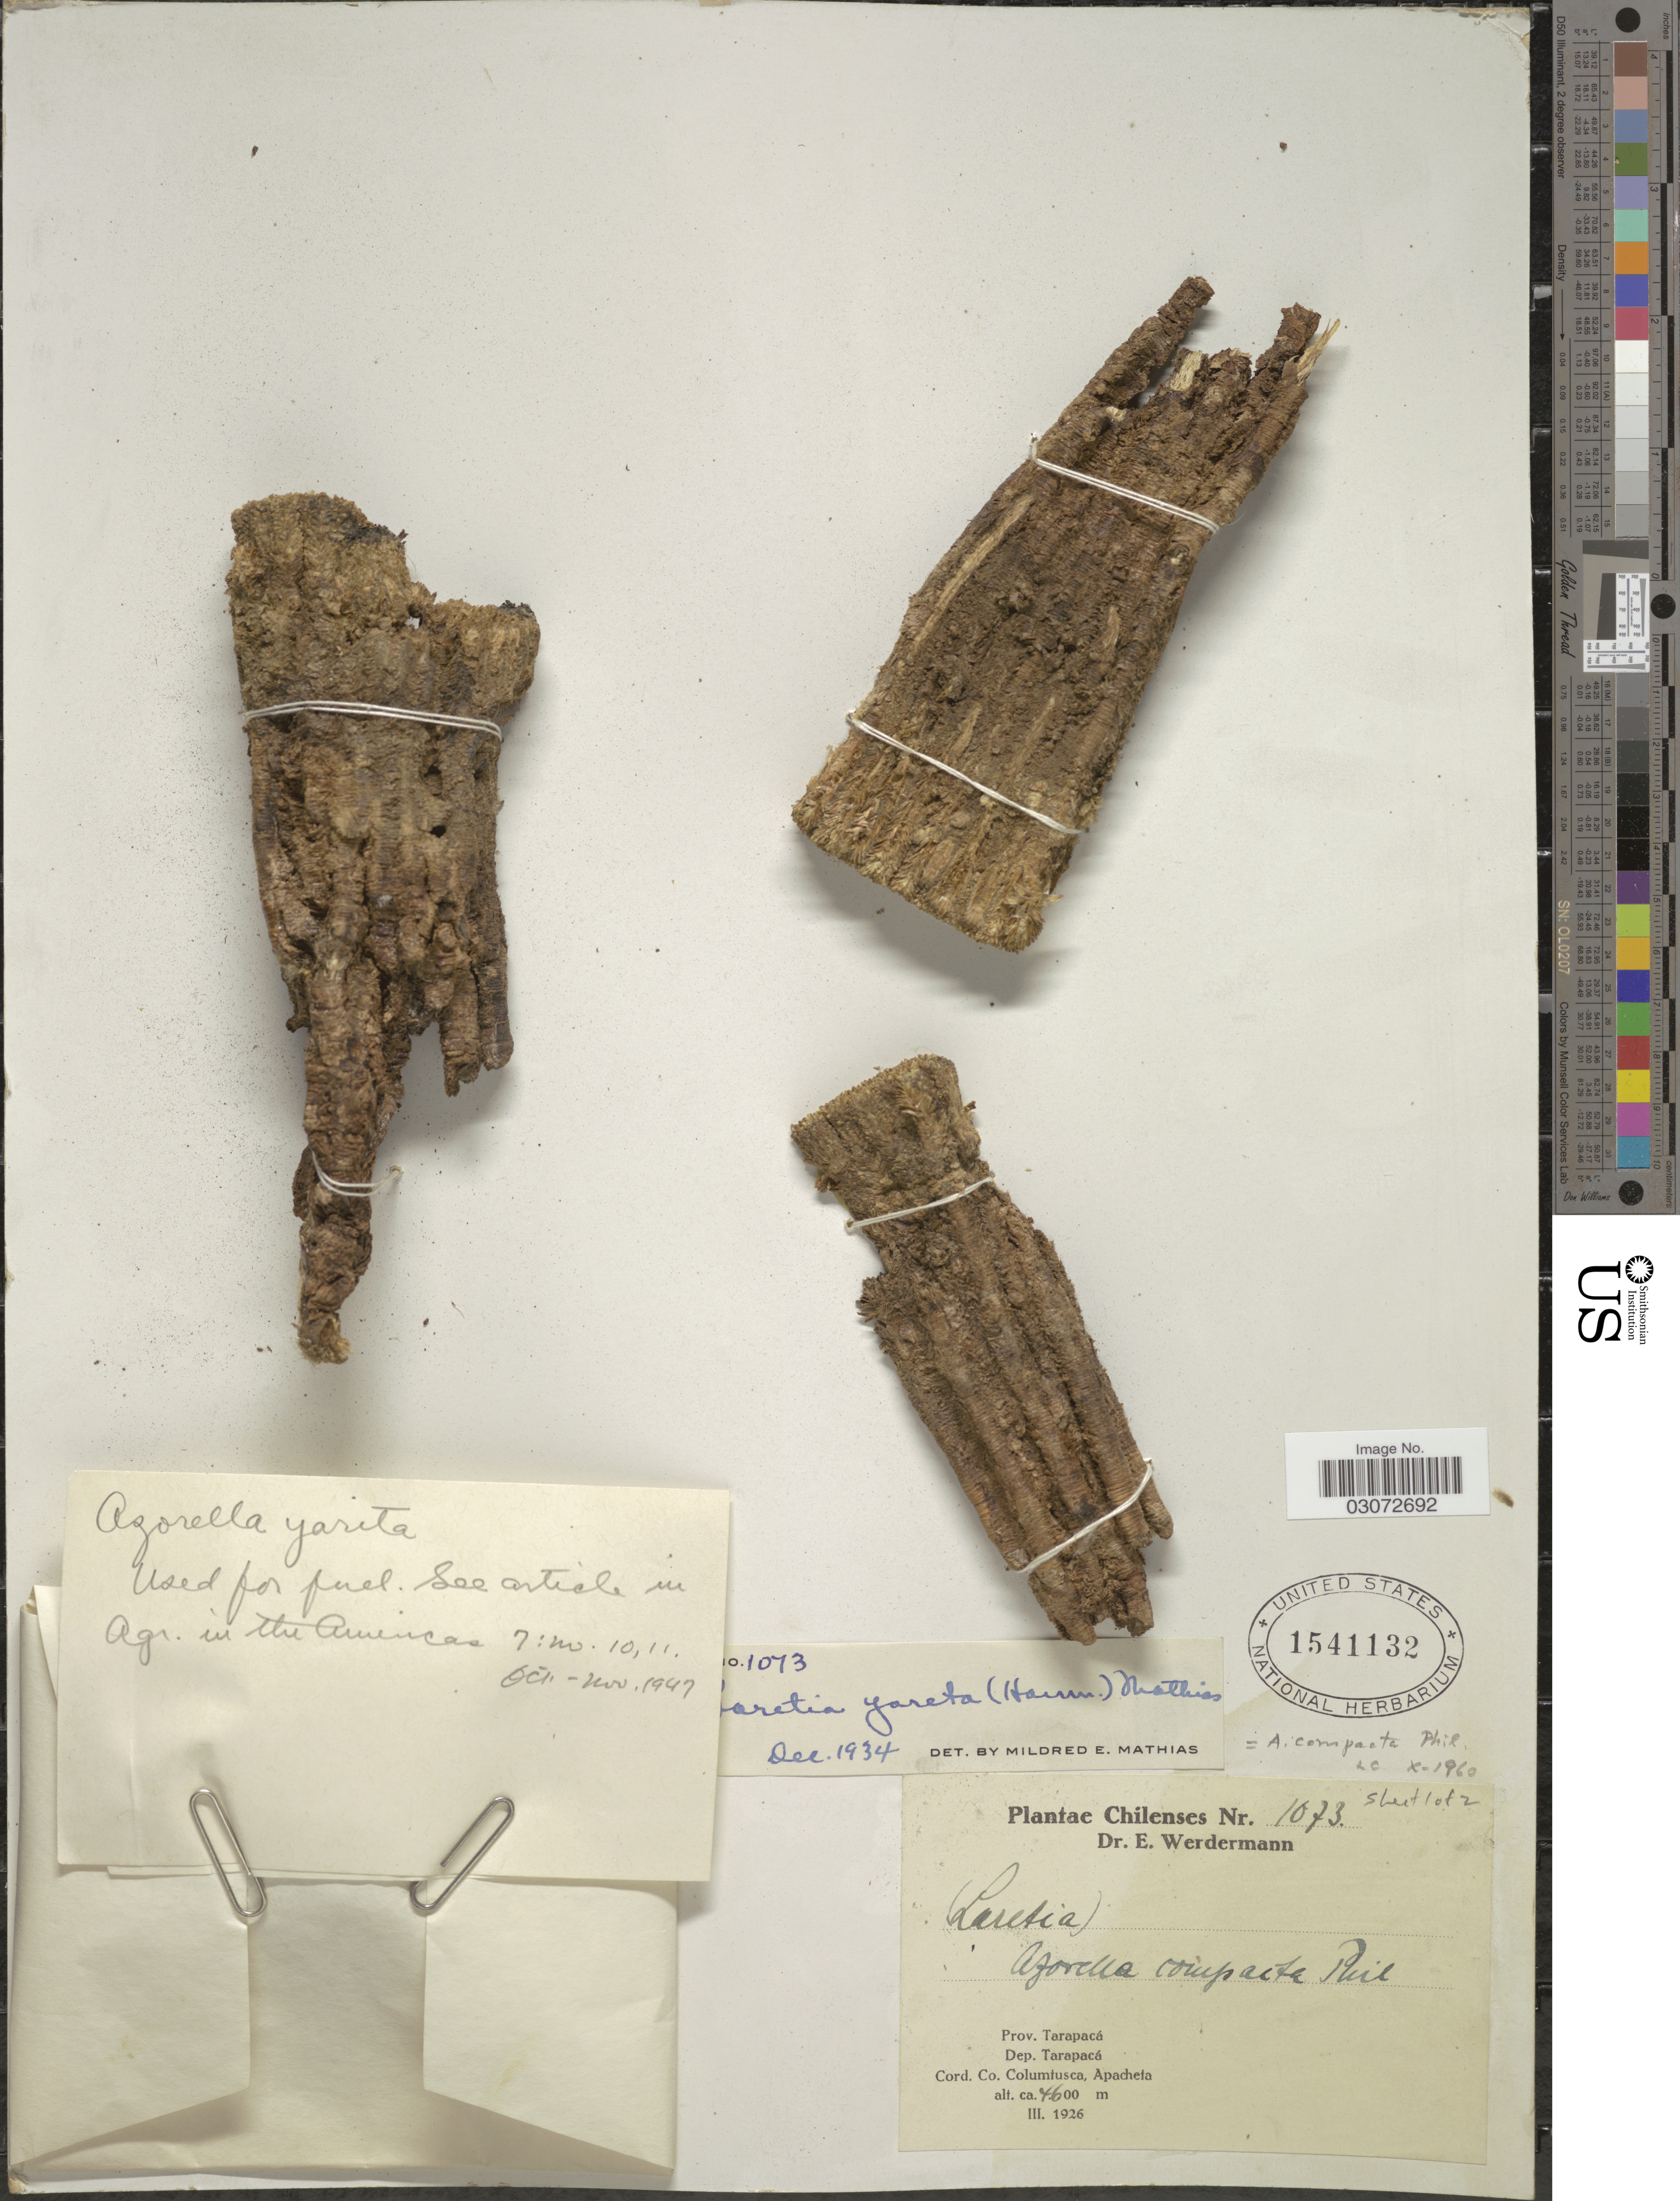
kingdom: Plantae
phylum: Tracheophyta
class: Magnoliopsida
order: Apiales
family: Apiaceae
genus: Azorella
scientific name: Azorella compacta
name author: Phil.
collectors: E. Werdermann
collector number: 1073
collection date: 1926-03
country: Chile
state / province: Tarapacá (I)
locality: Dep. Tarapacá. Cord. Co. Columtusca, Apacheta.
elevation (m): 4600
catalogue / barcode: US 1541132